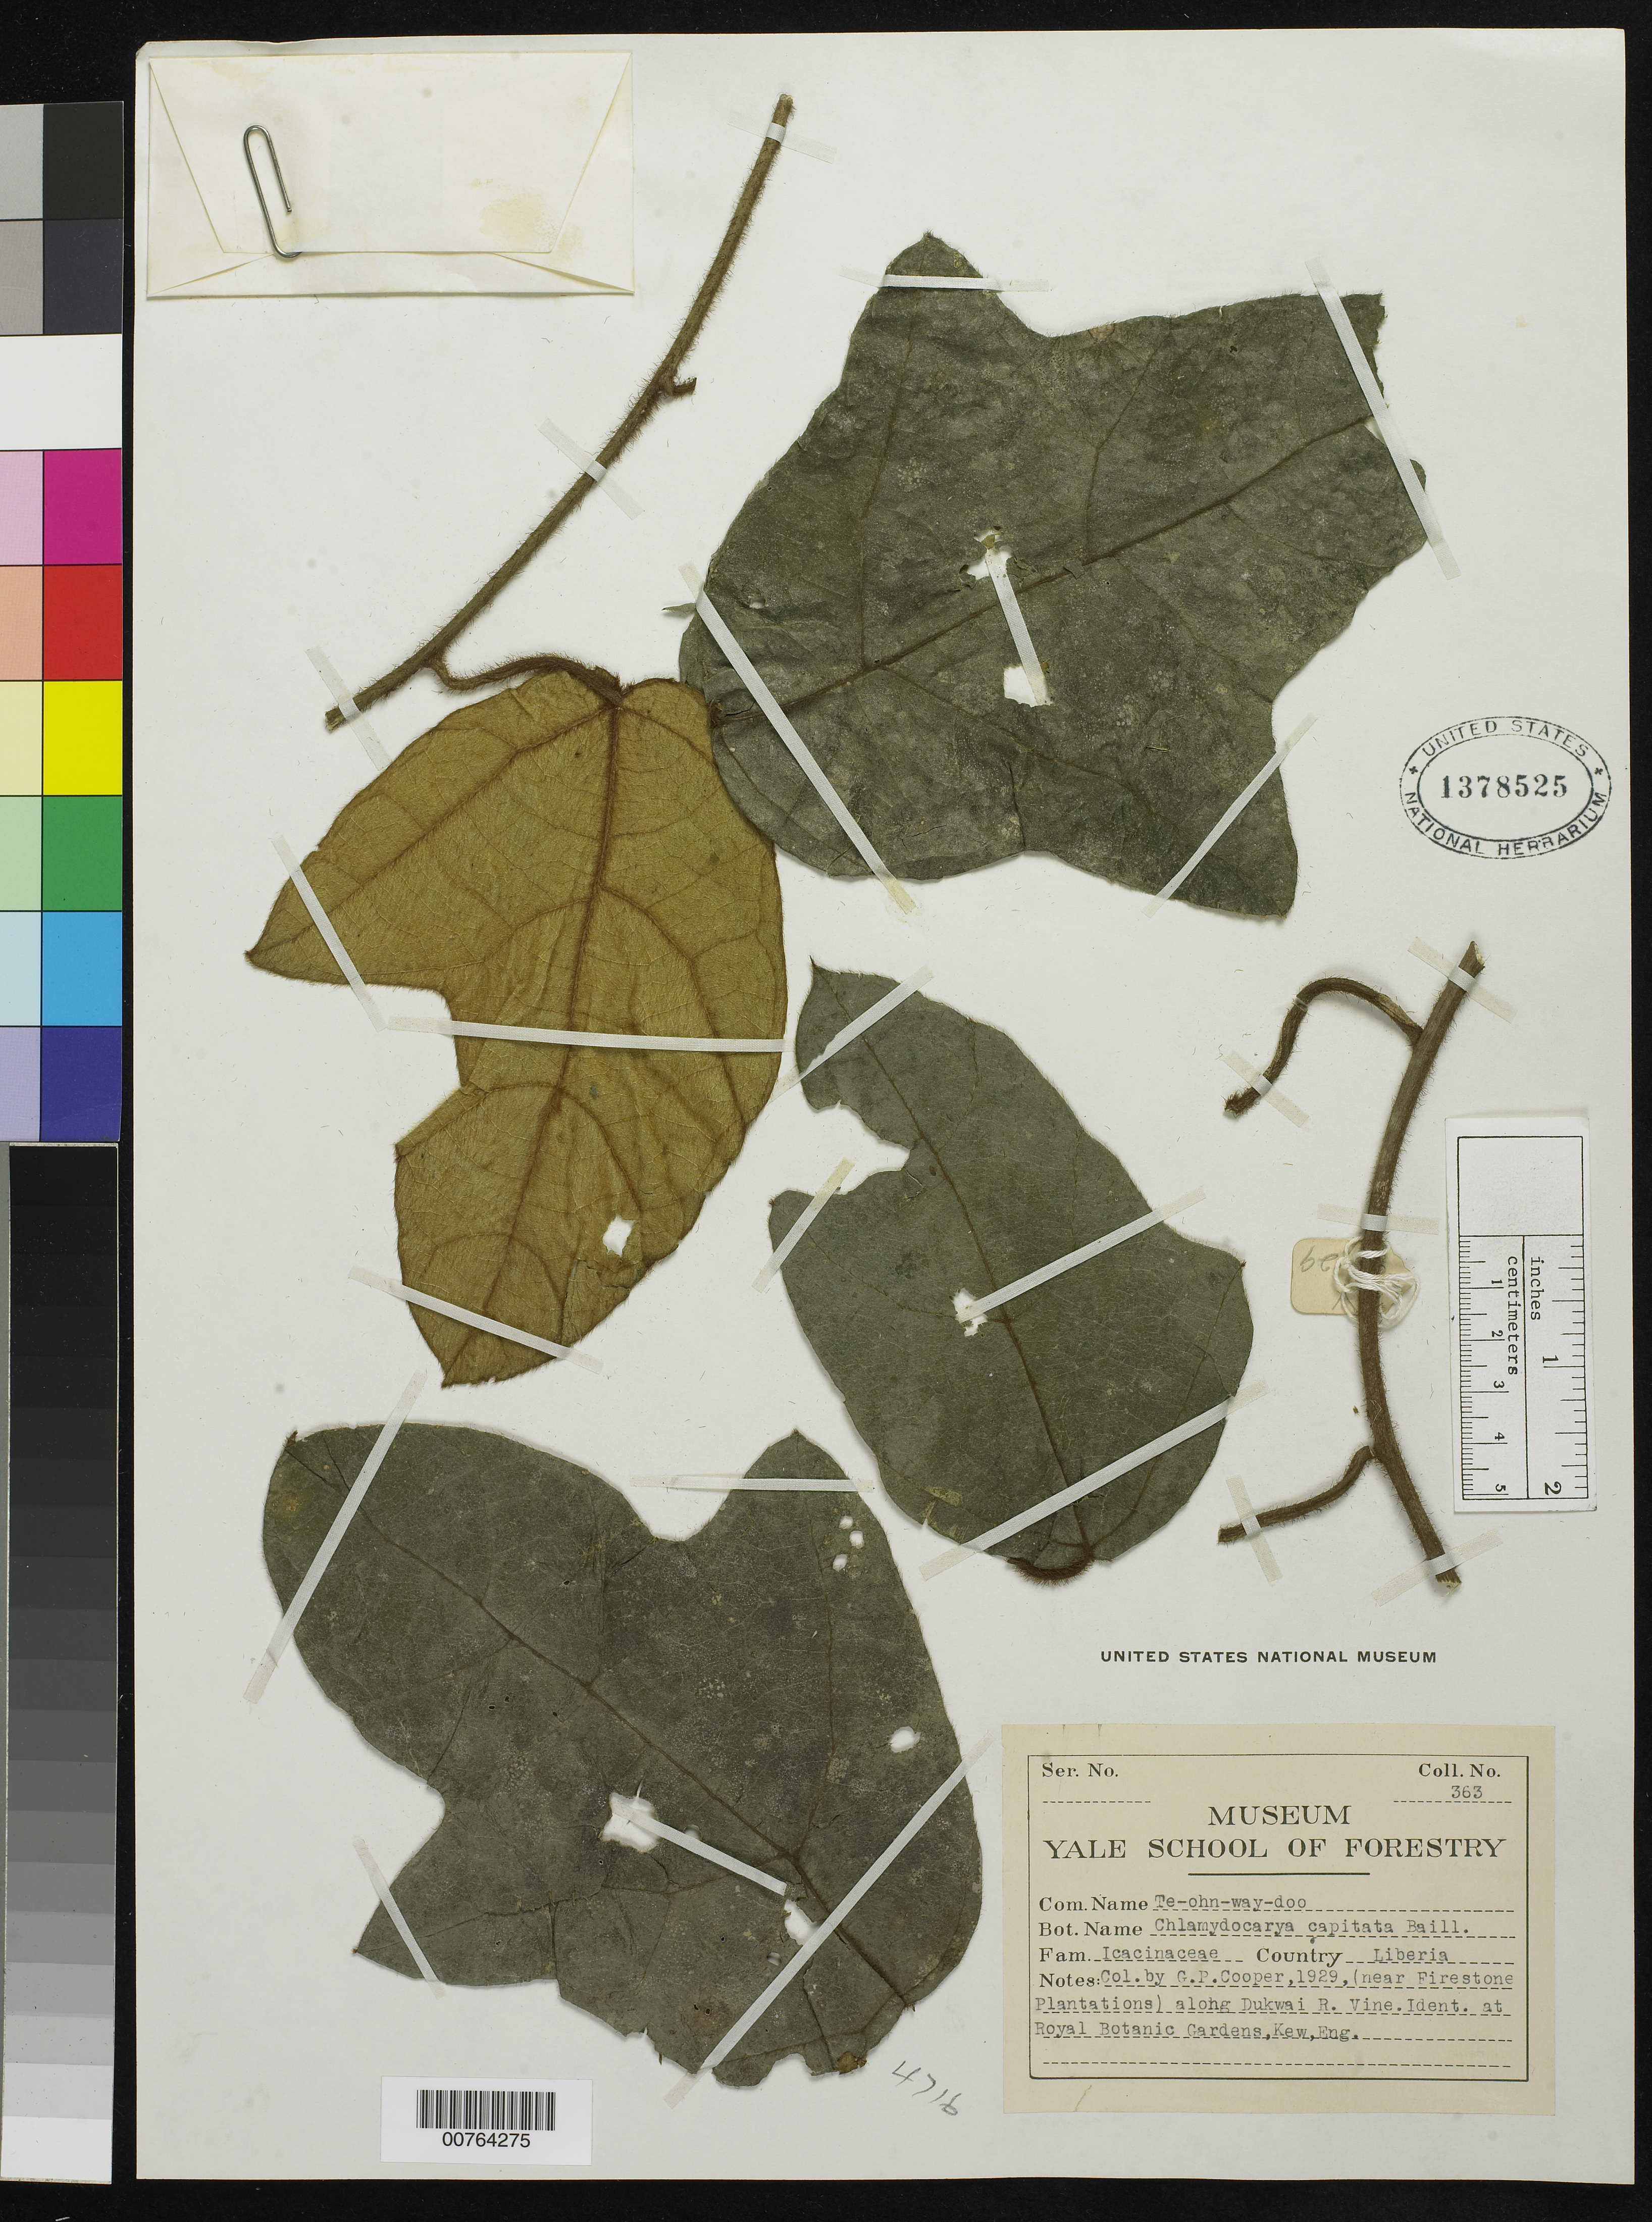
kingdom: Plantae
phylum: Tracheophyta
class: Magnoliopsida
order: Icacinales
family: Icacinaceae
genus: Pyrenacantha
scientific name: Pyrenacantha manchesteriana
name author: Byng & Christenh.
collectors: G. Cooper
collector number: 363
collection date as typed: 1929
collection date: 1929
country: Liberia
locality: (near Firestone Plantations) along Dukwai River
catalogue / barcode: US 1378525